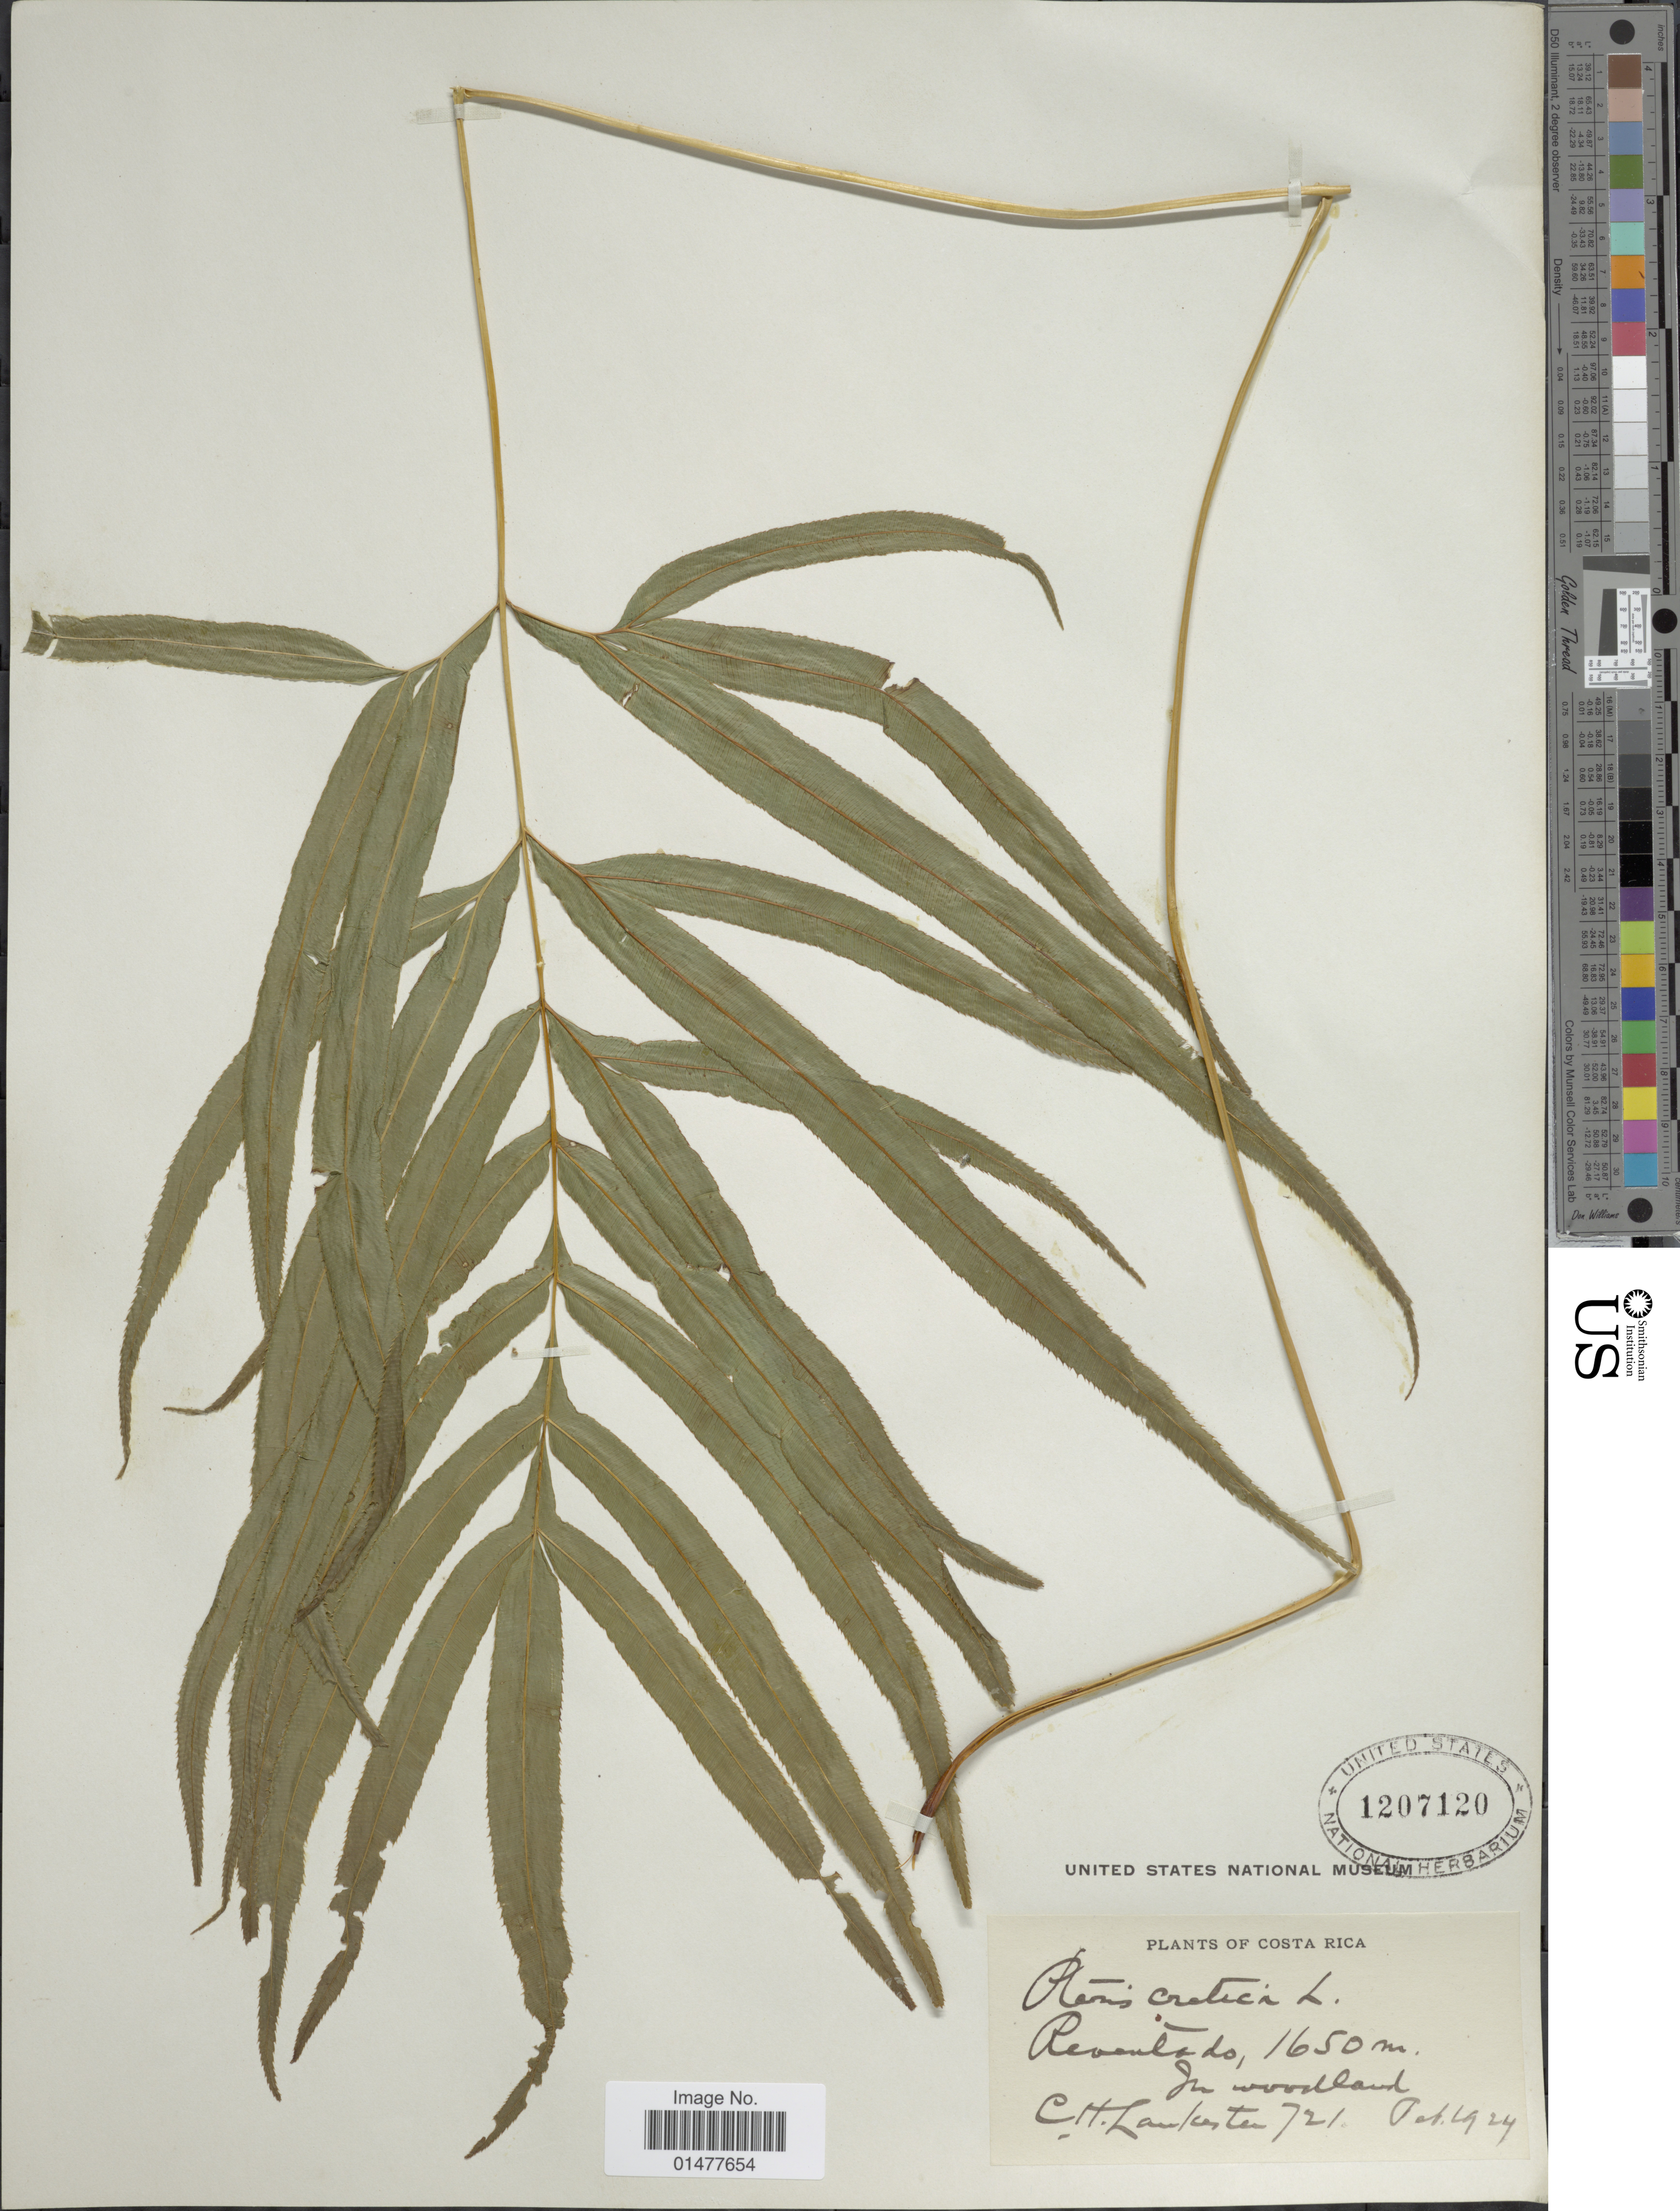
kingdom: Plantae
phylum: Tracheophyta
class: Polypodiopsida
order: Polypodiales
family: Pteridaceae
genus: Pteris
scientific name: Pteris cretica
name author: L.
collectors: C. H. Lankester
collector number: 721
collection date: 1924-02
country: Costa Rica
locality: Reventado, in woodland.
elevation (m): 1650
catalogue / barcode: US 1207120